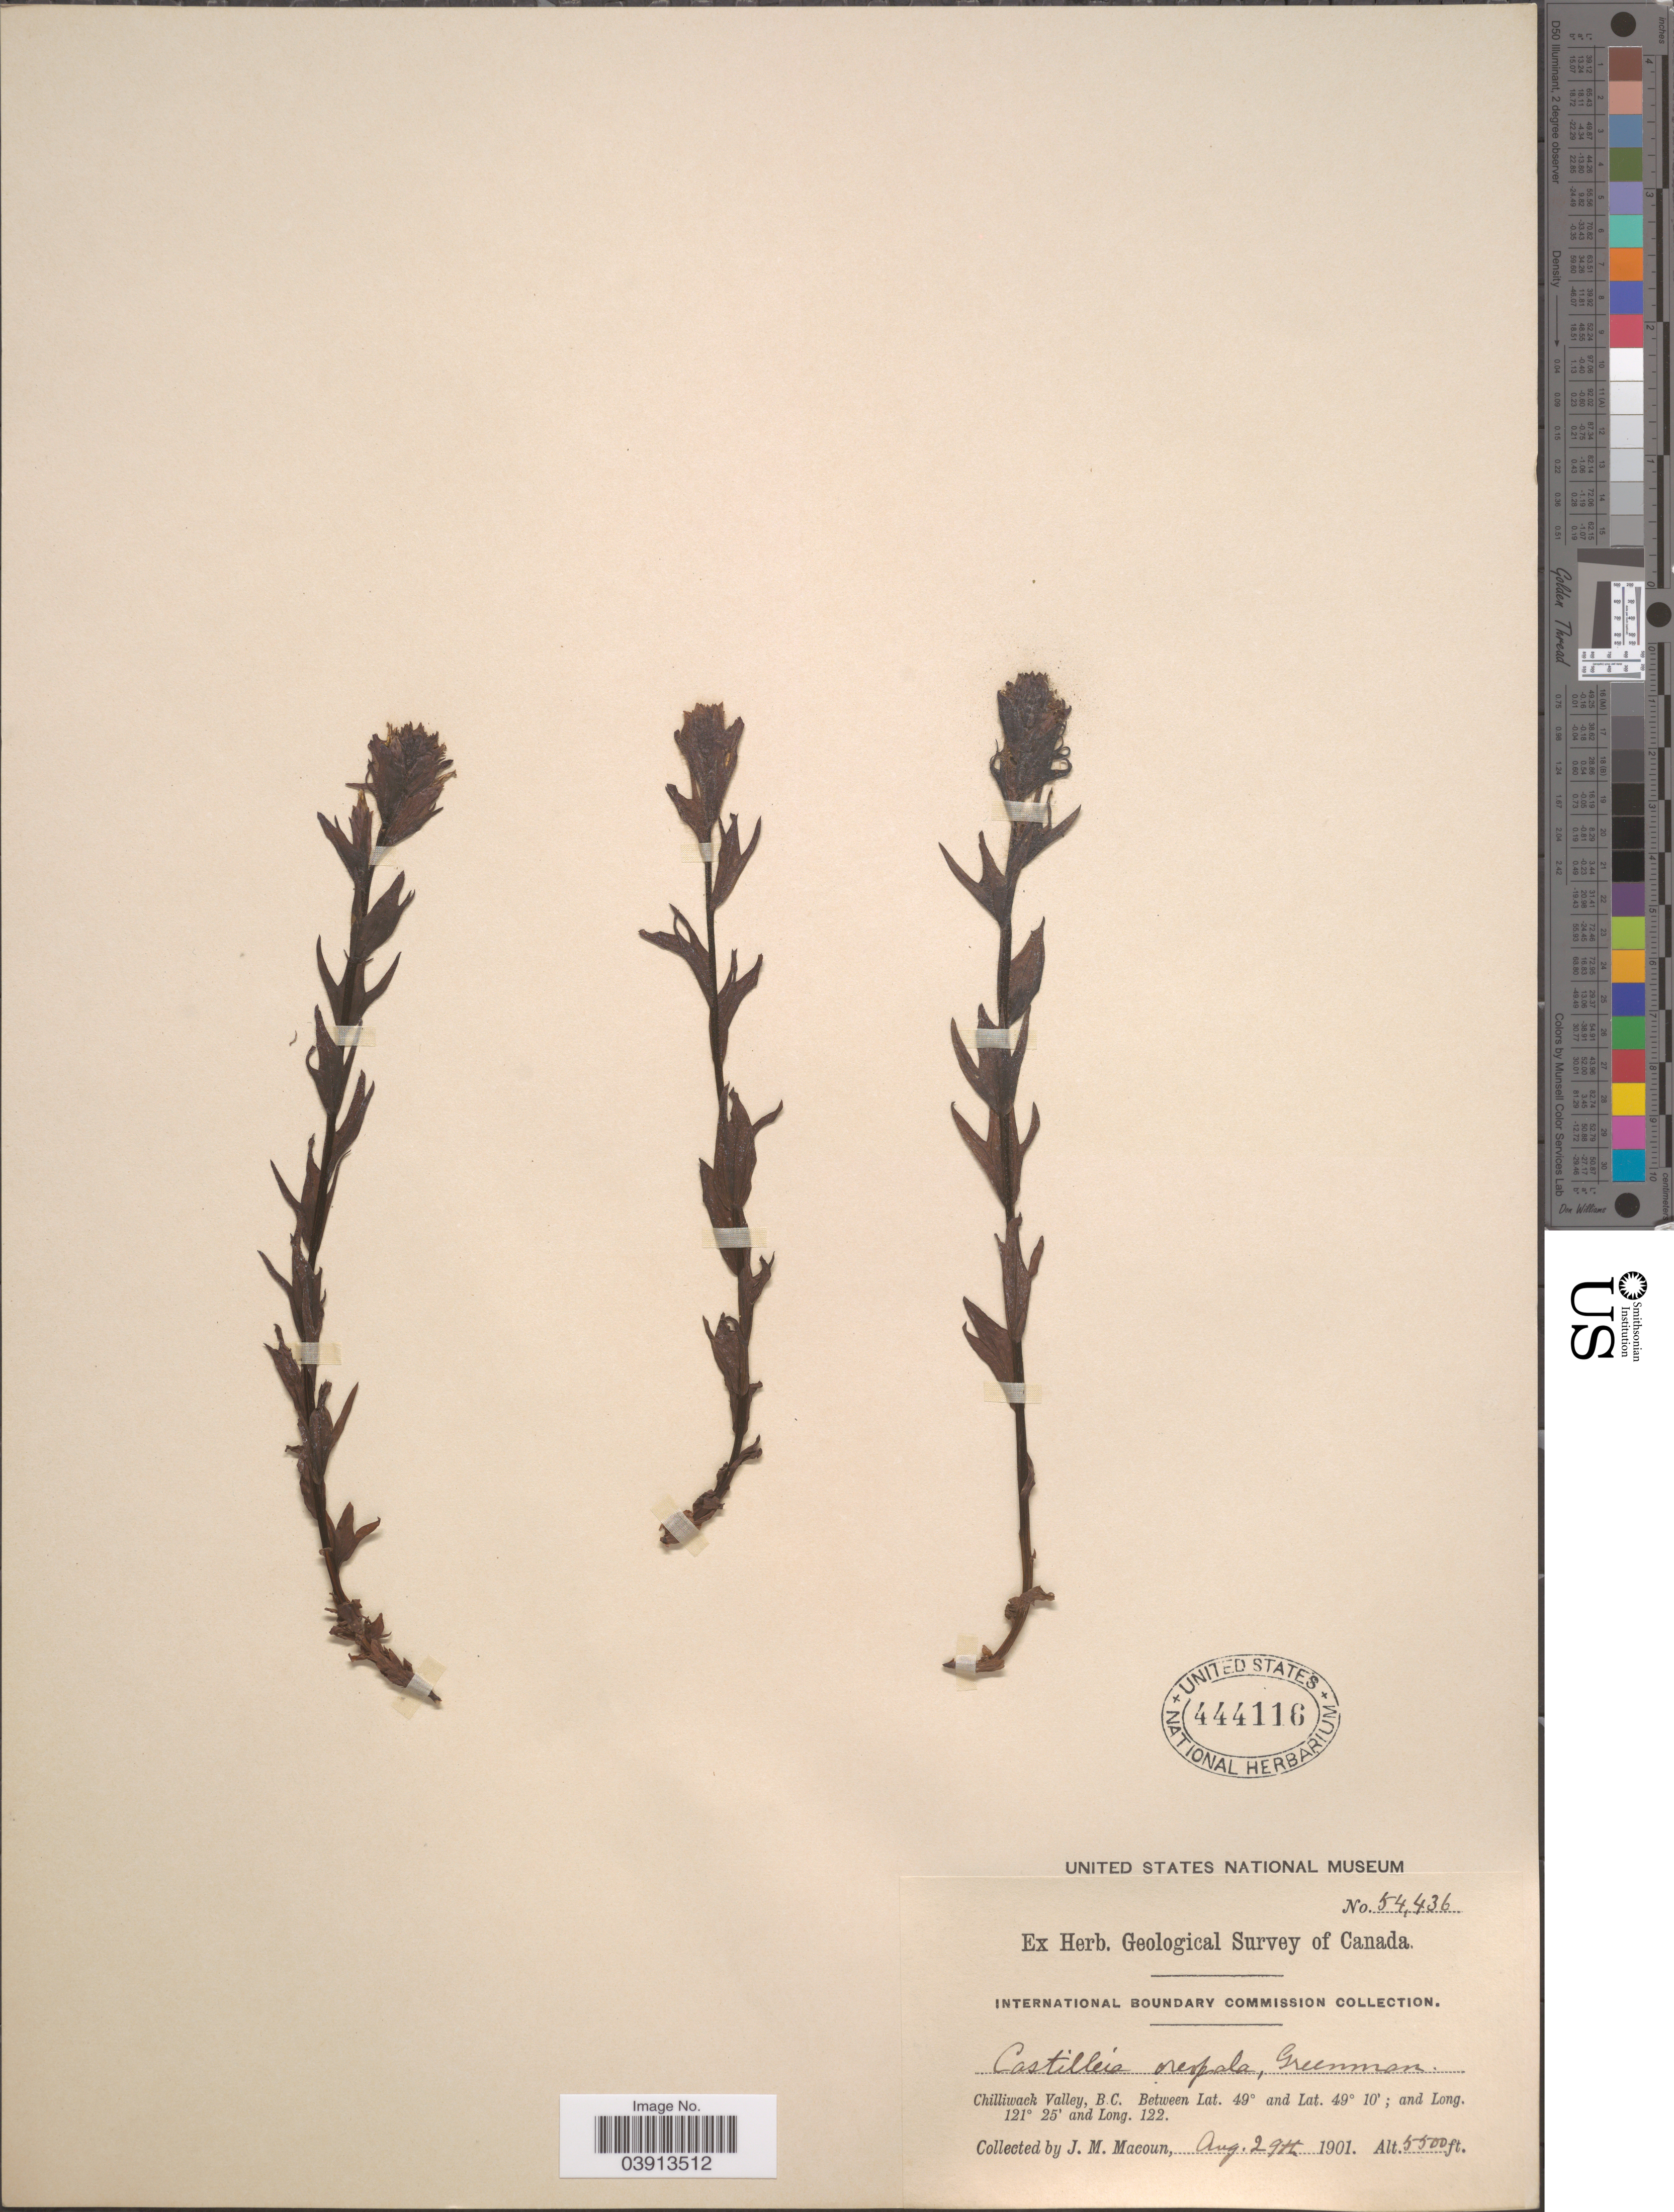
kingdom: Plantae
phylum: Tracheophyta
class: Magnoliopsida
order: Lamiales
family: Orobanchaceae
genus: Castilleja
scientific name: Castilleja parviflora var. albida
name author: (Pennell) Ownbey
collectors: J. M. Macoun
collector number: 54436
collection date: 1901-08-29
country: Canada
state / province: British Columbia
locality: Chilliwack Valley.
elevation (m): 1676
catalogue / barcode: US 444116